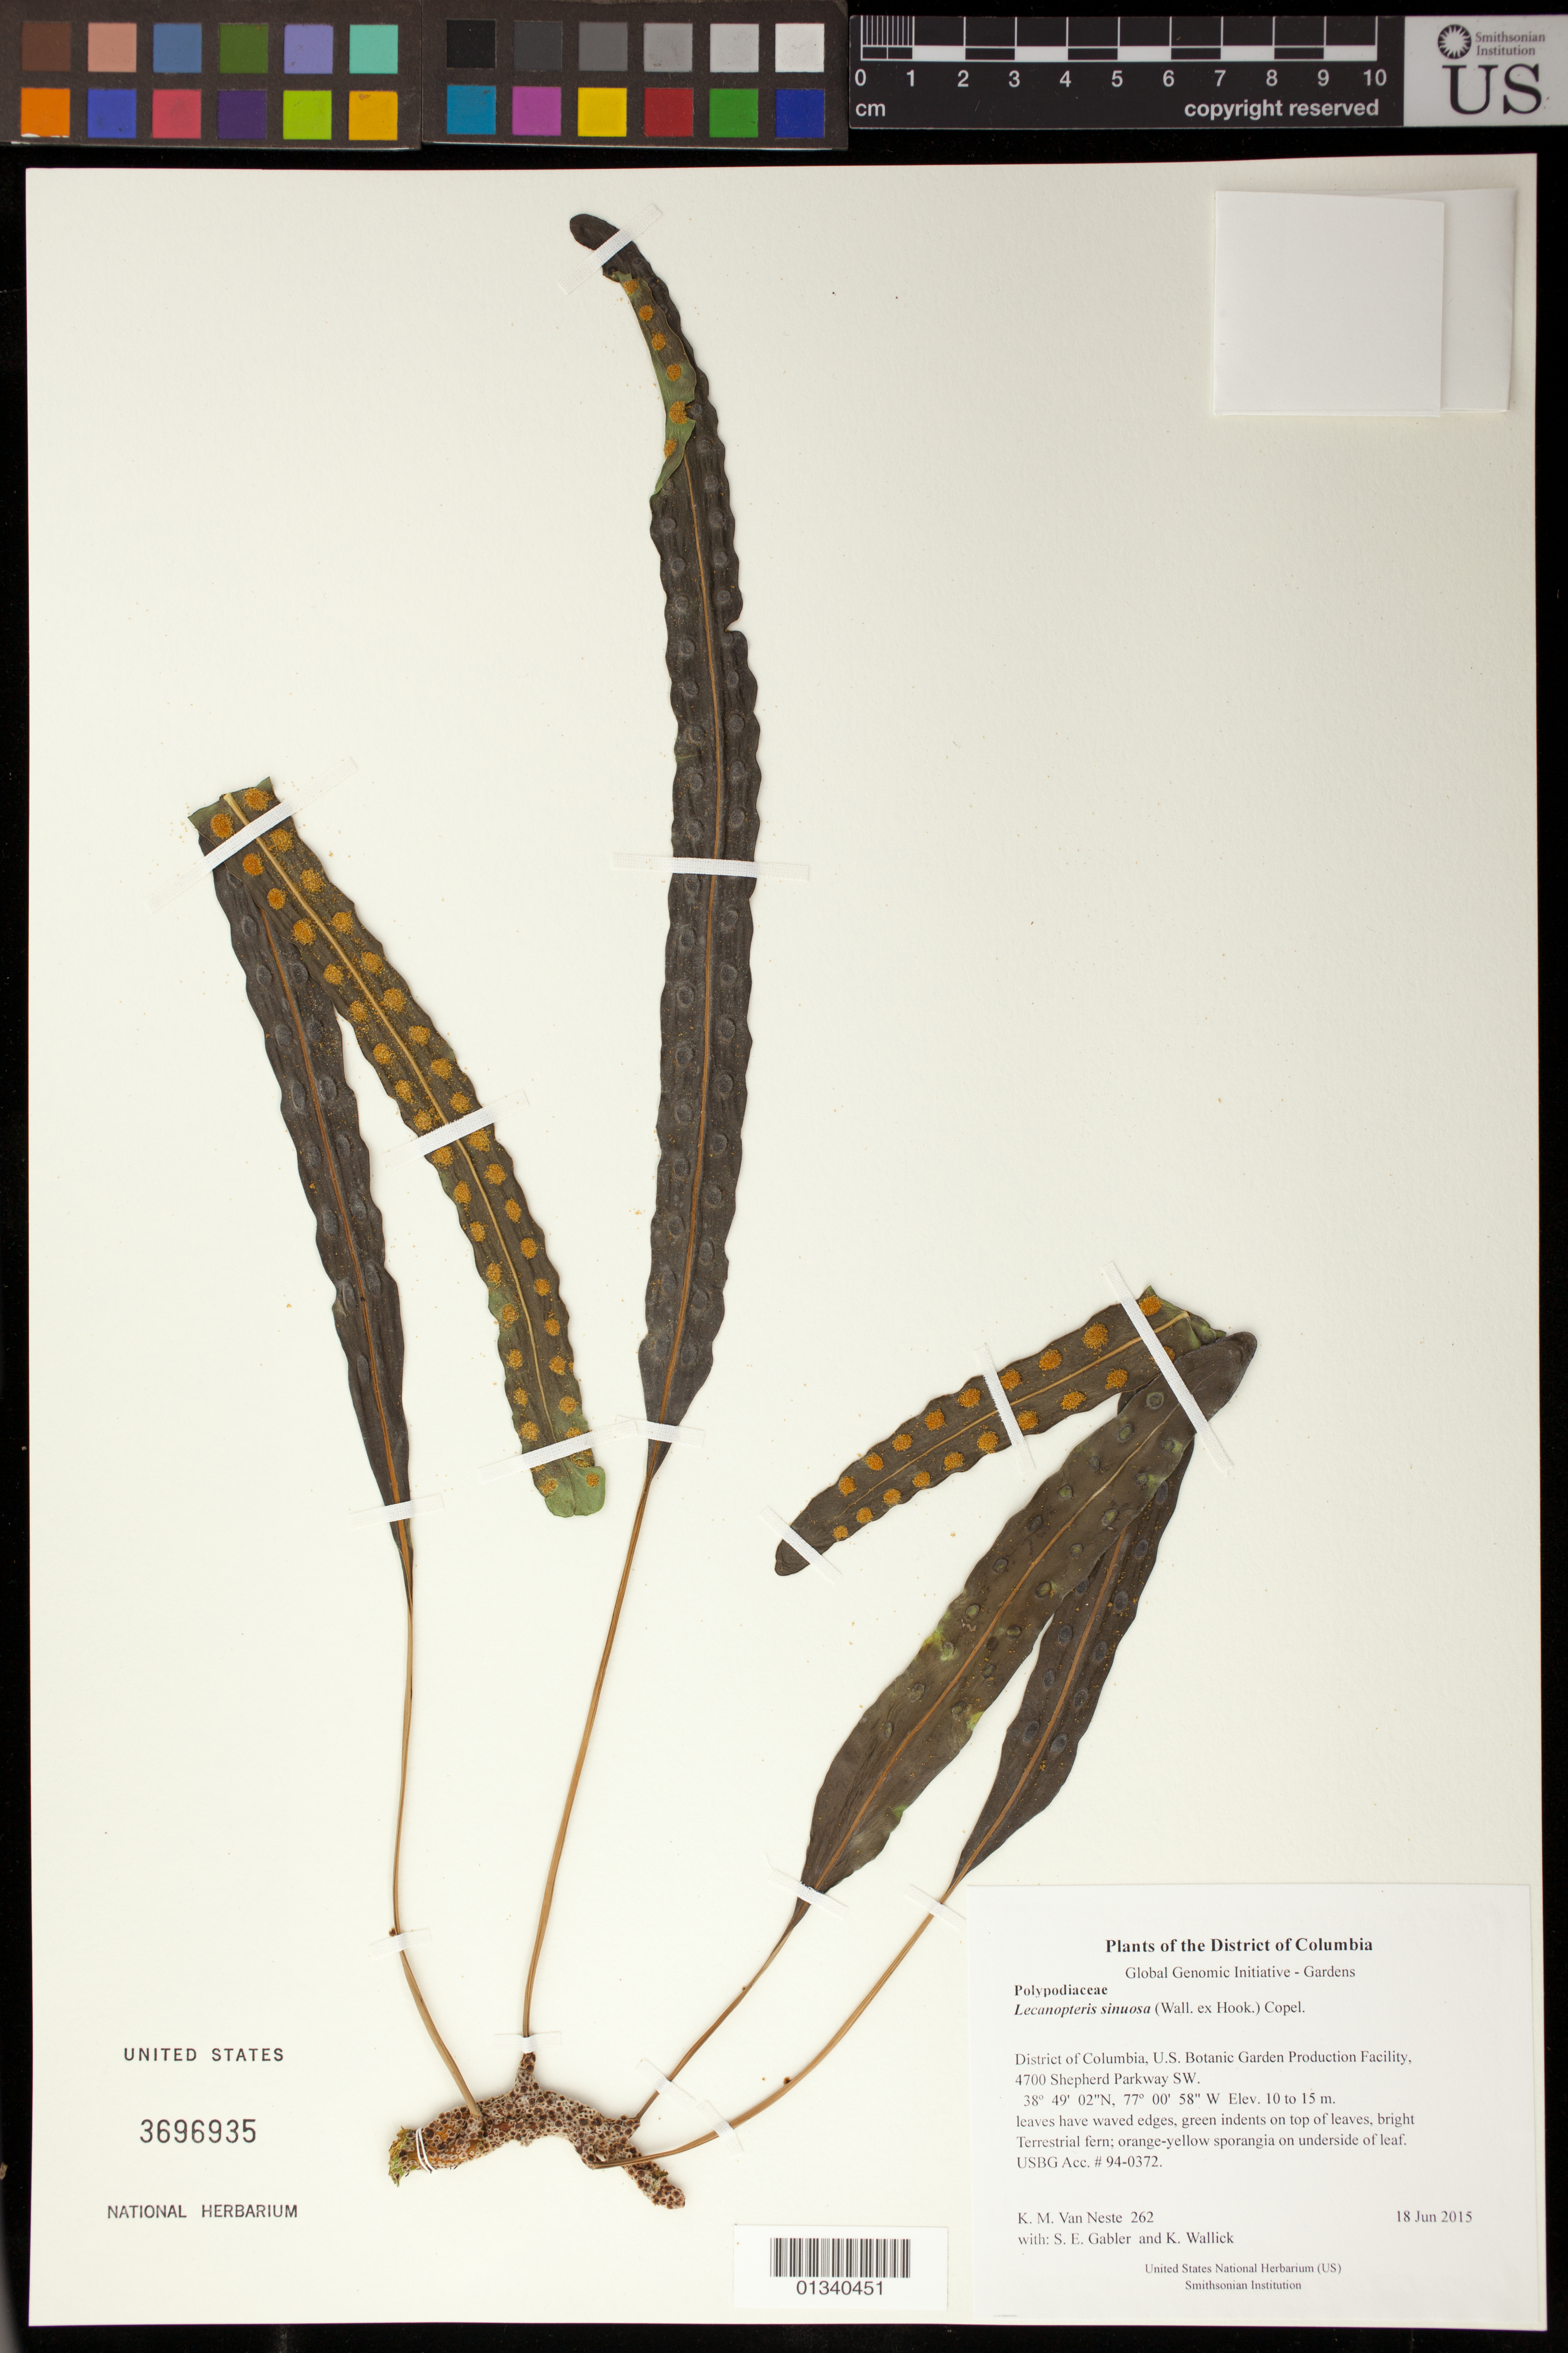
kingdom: Plantae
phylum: Tracheophyta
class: Polypodiopsida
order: Polypodiales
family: Polypodiaceae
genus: Lecanopteris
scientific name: Lecanopteris sinuosa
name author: (Wall. ex Hook.) Copel.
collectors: K. M. Van Neste, S. E. Gabler & K. Wallick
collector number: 262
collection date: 2015-06-18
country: United States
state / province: District of Columbia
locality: U.S. Botanic Garden Production Facility, 4700 Shepherd Parkway SW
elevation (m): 10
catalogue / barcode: US 3696935